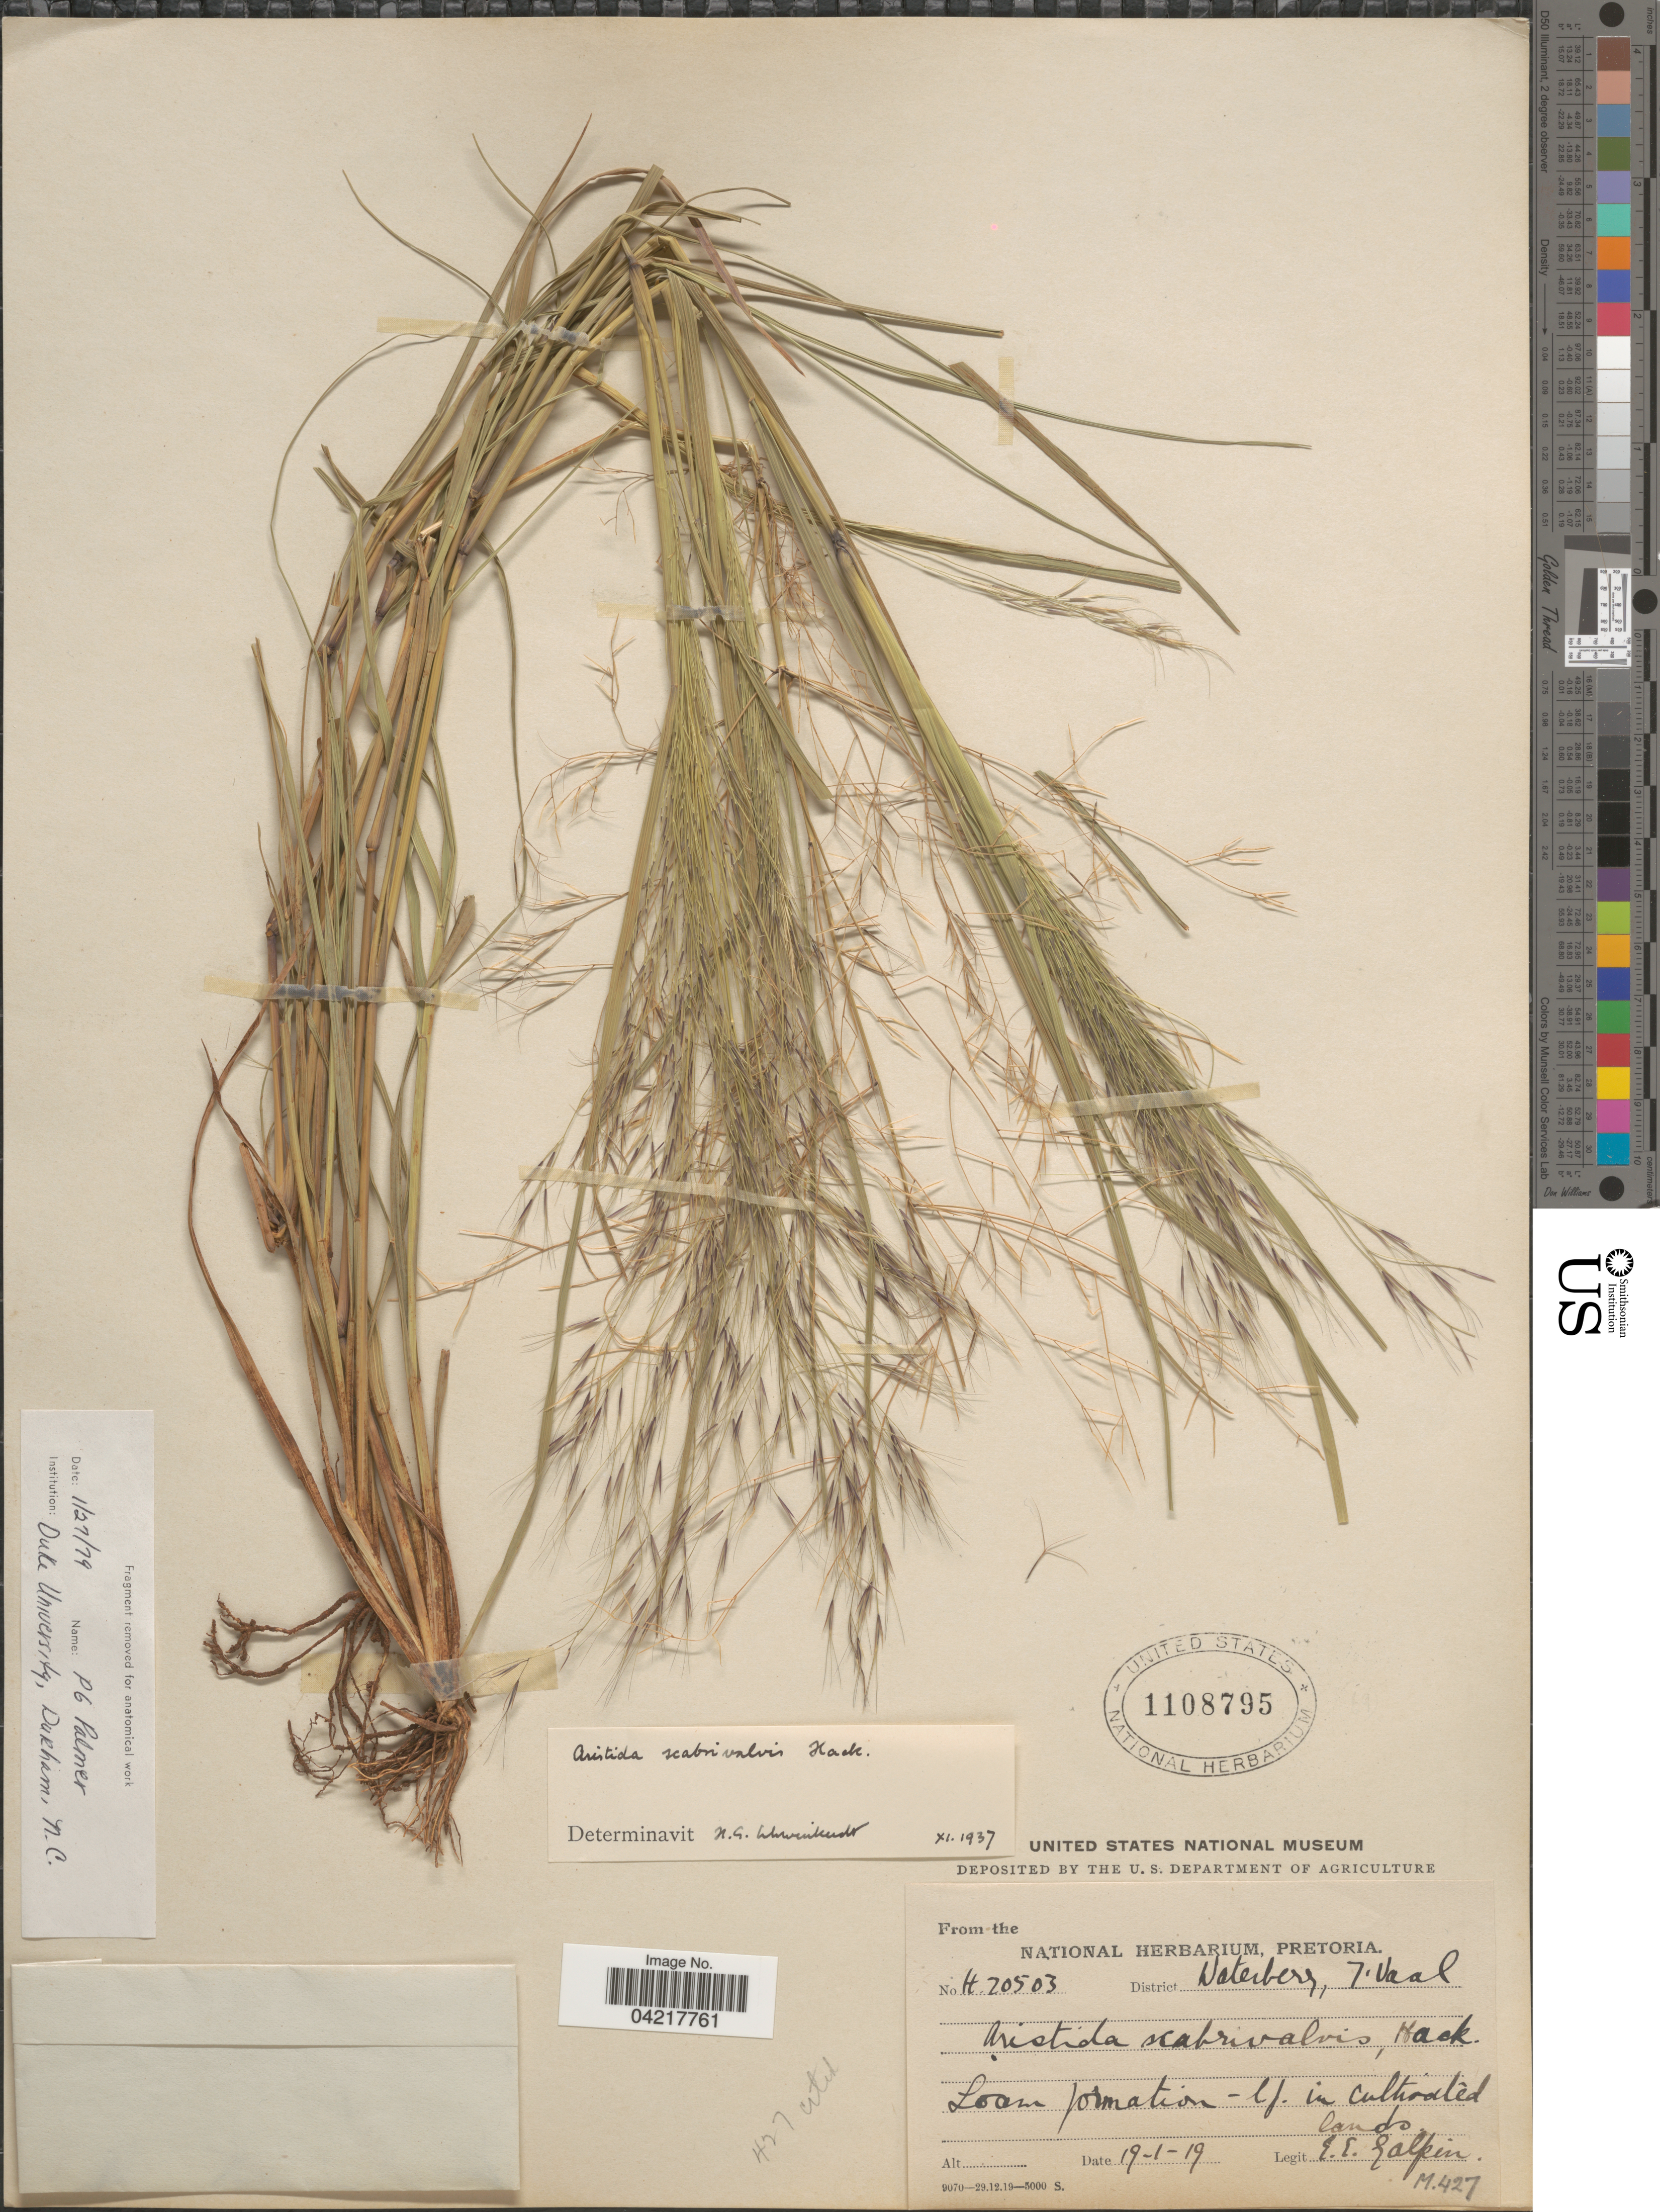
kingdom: Plantae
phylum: Tracheophyta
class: Liliopsida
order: Poales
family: Poaceae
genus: Aristida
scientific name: Aristida scabrivalvis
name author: Hack.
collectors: E. Galpin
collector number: M427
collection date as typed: Transcribed d/m/y: 19/1/19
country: South Africa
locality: District Waterberg, T'Vaal. Loam formation - l.f. in cultivated lands.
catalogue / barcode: US 1108795